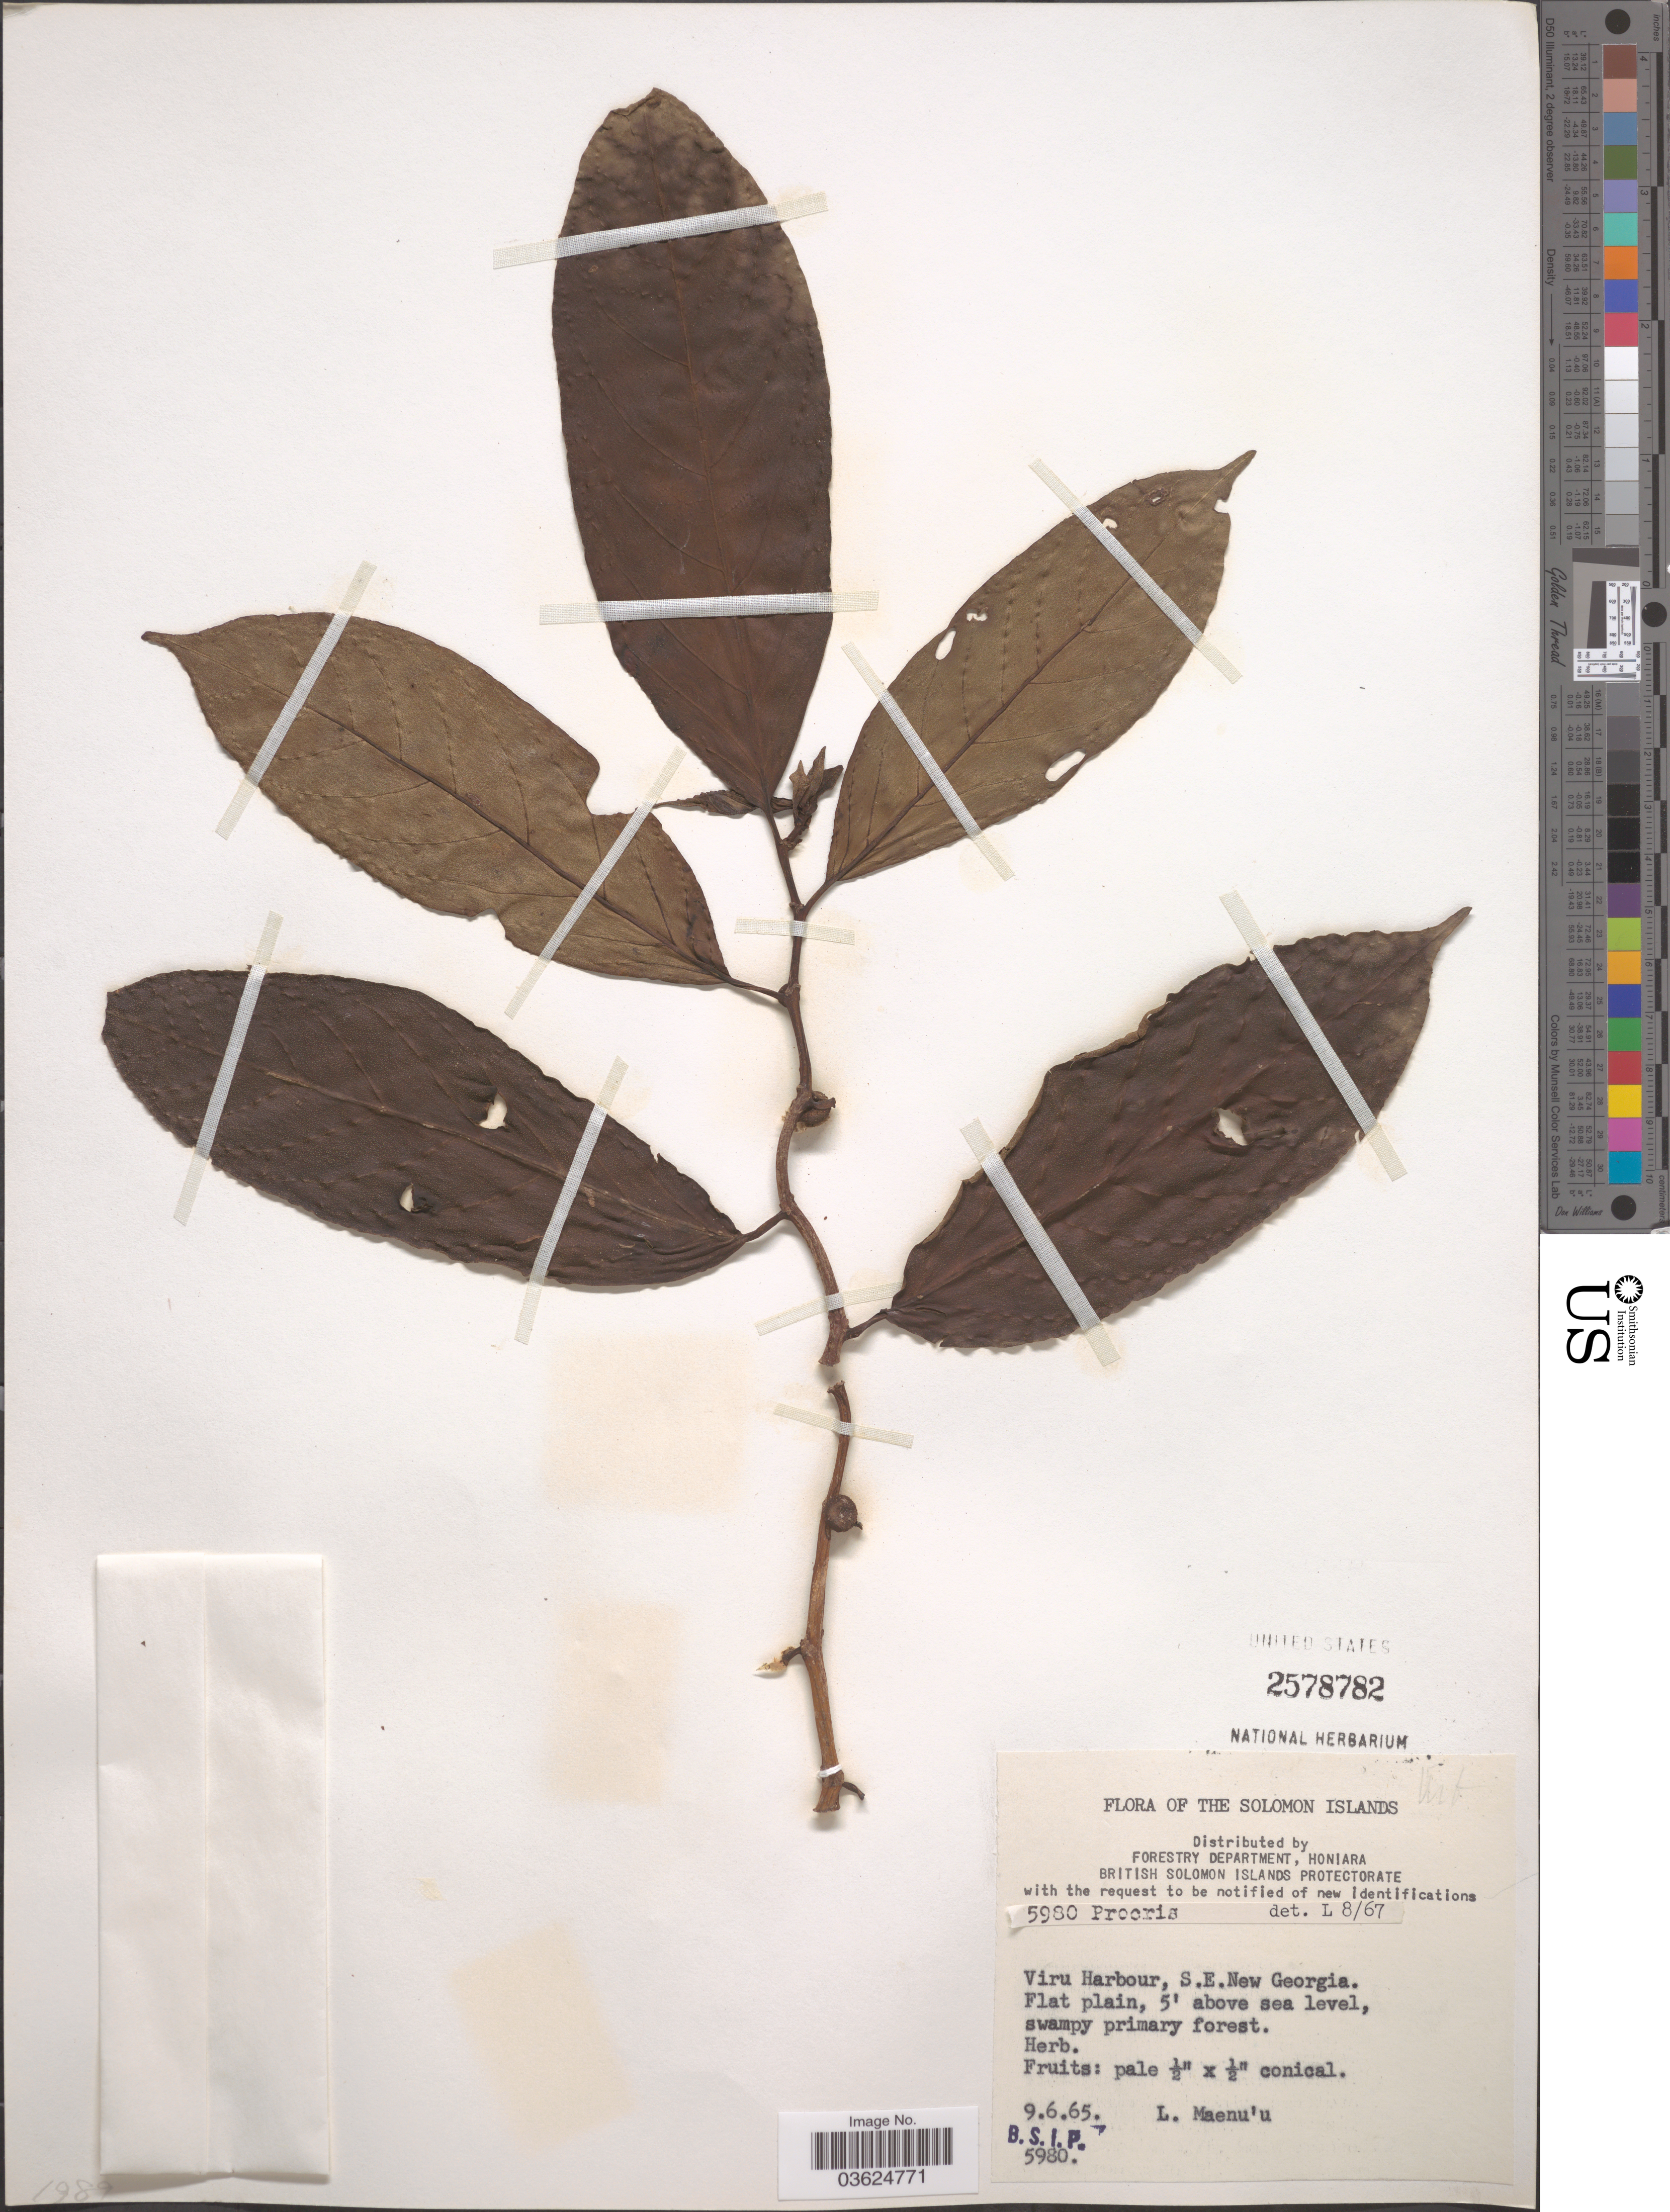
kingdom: Plantae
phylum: Tracheophyta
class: Magnoliopsida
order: Rosales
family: Urticaceae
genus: Procris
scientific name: Procris sp.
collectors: L. Maenu'u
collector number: BSIP 5980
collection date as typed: Transcribed d/m/y: 9/6/65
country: Solomon Islands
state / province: Solomon Islands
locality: Viru Harbour, S. E. New Georgia.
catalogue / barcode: US 2578782